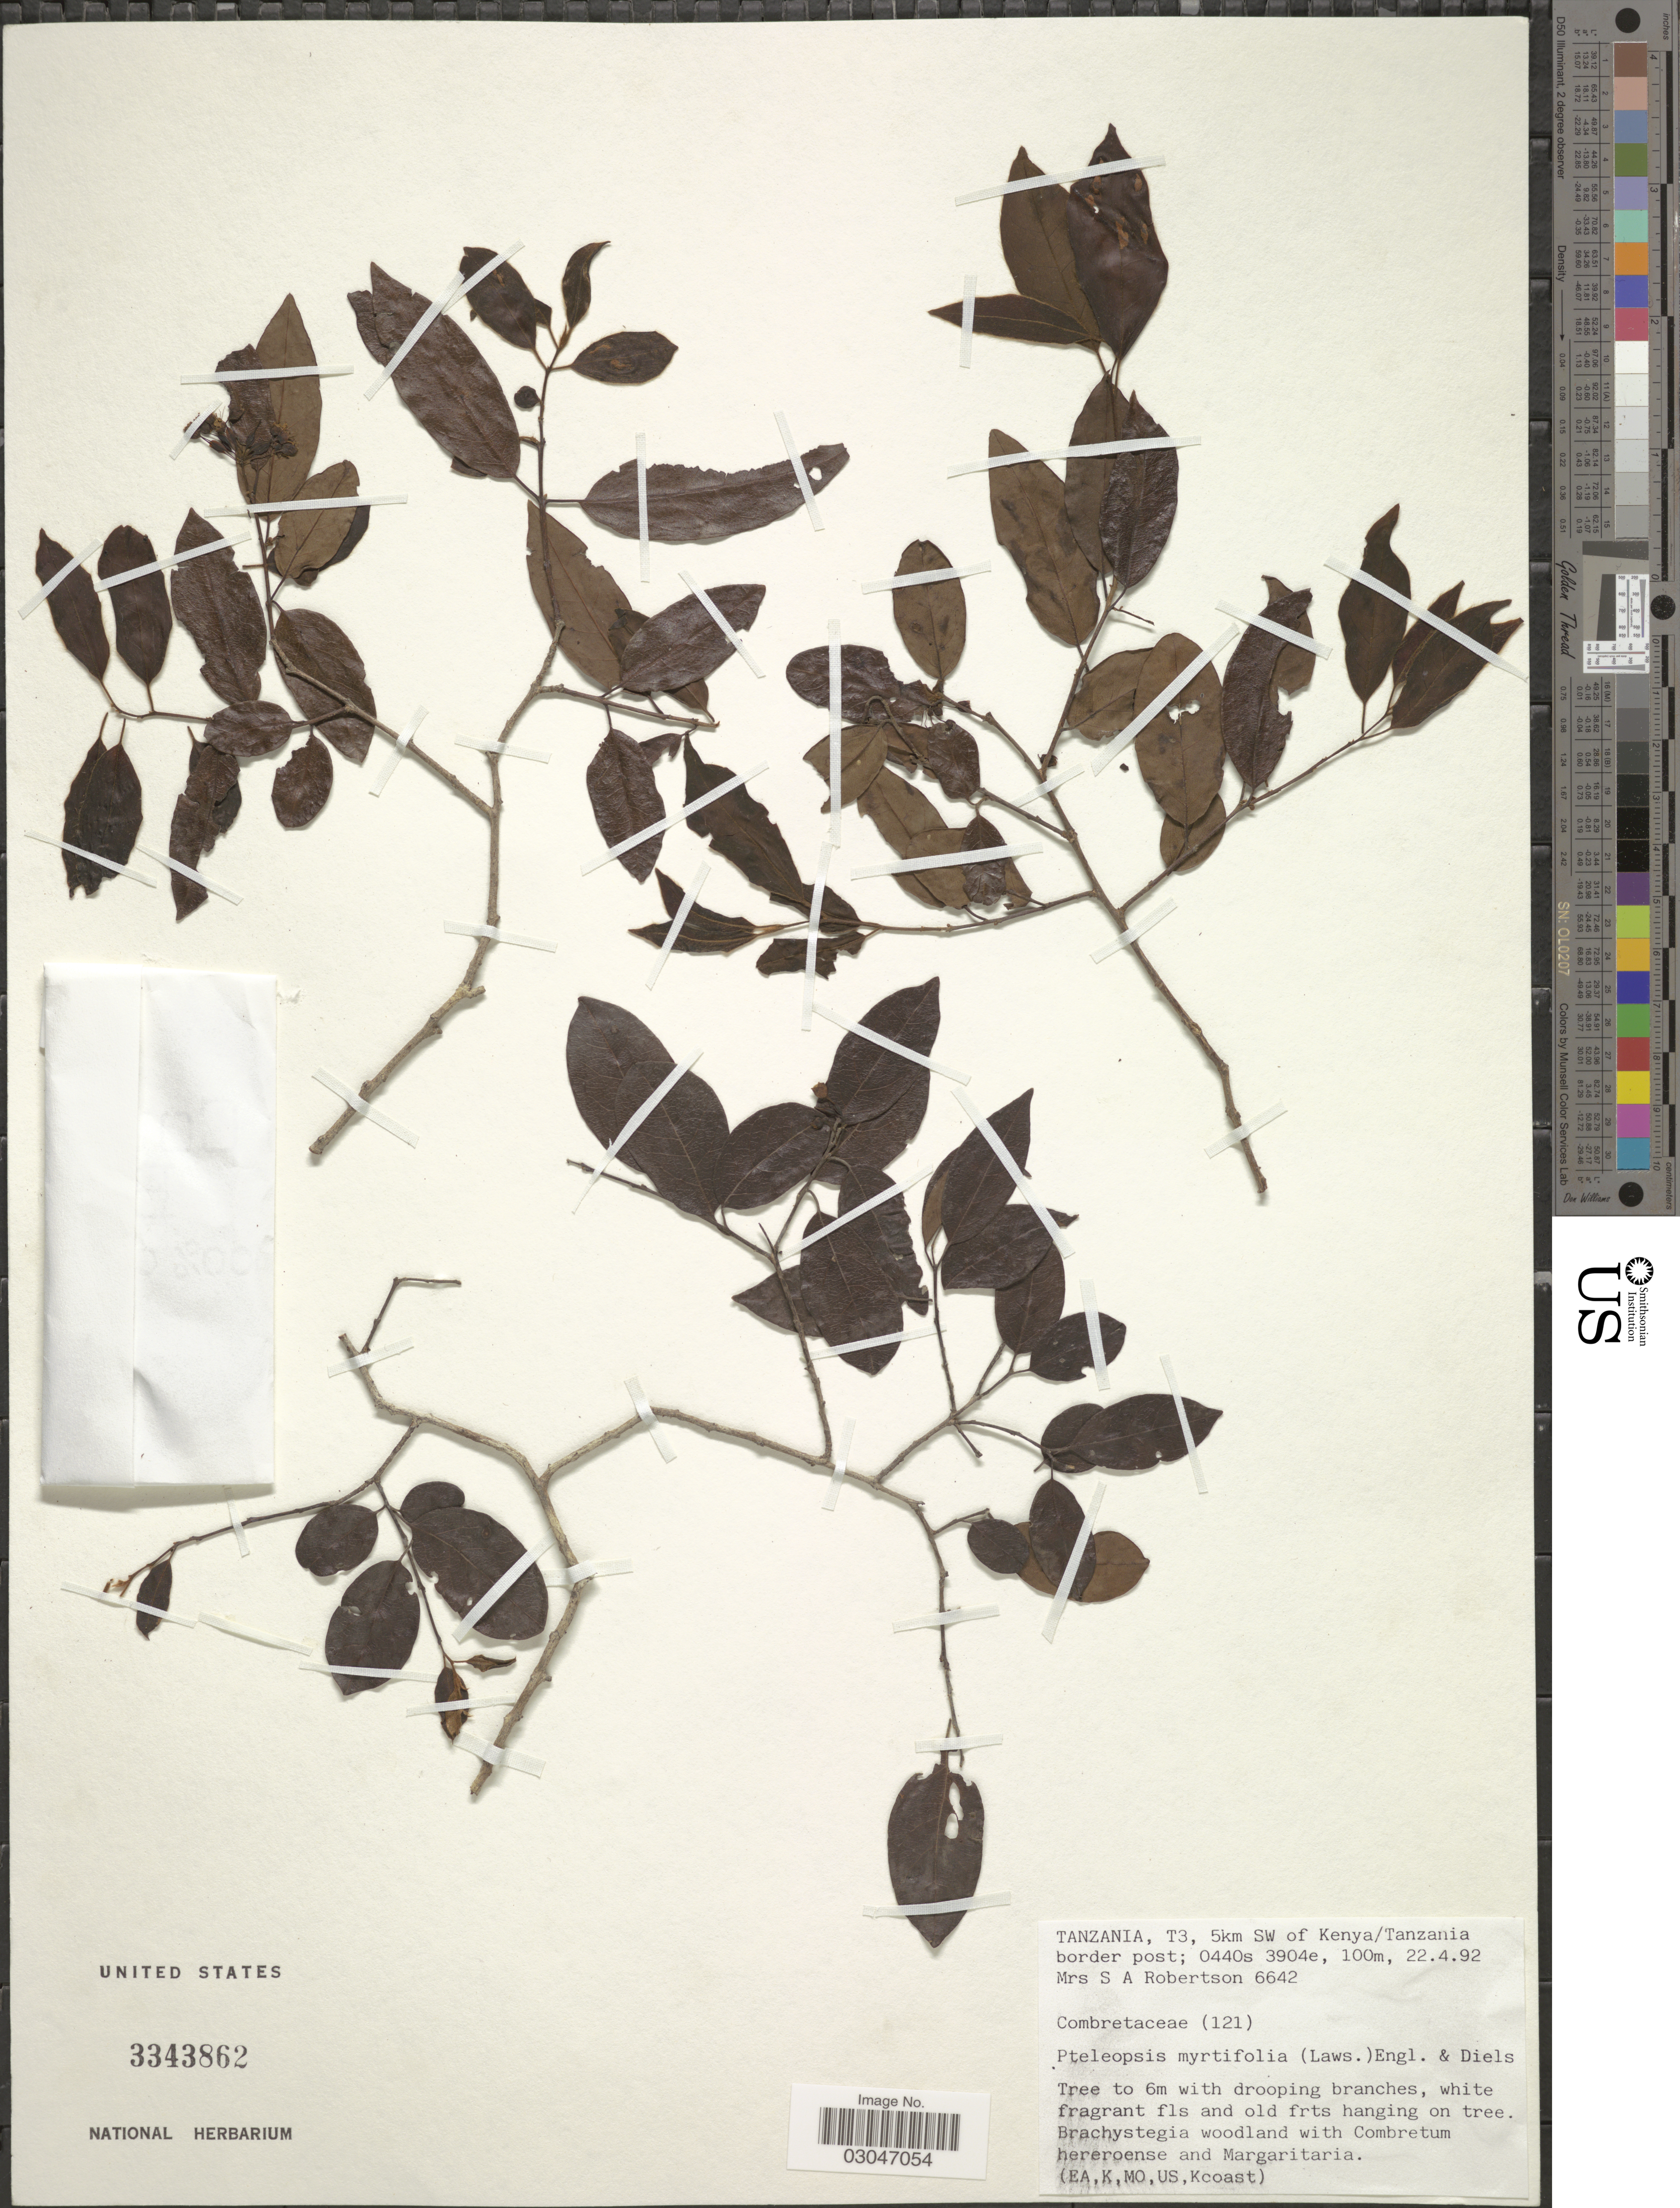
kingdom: Plantae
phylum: Tracheophyta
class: Magnoliopsida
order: Myrtales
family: Combretaceae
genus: Terminalia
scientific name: Terminalia myrtifolia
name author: (M.A. Lawson) Gere & Boatwr.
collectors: S. Robertson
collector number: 6642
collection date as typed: Transcribed d/m/y: 22/4/92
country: Tanzania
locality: T3, 5km SW of Kenya/Tanzania border post.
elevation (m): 100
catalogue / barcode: US 3343862